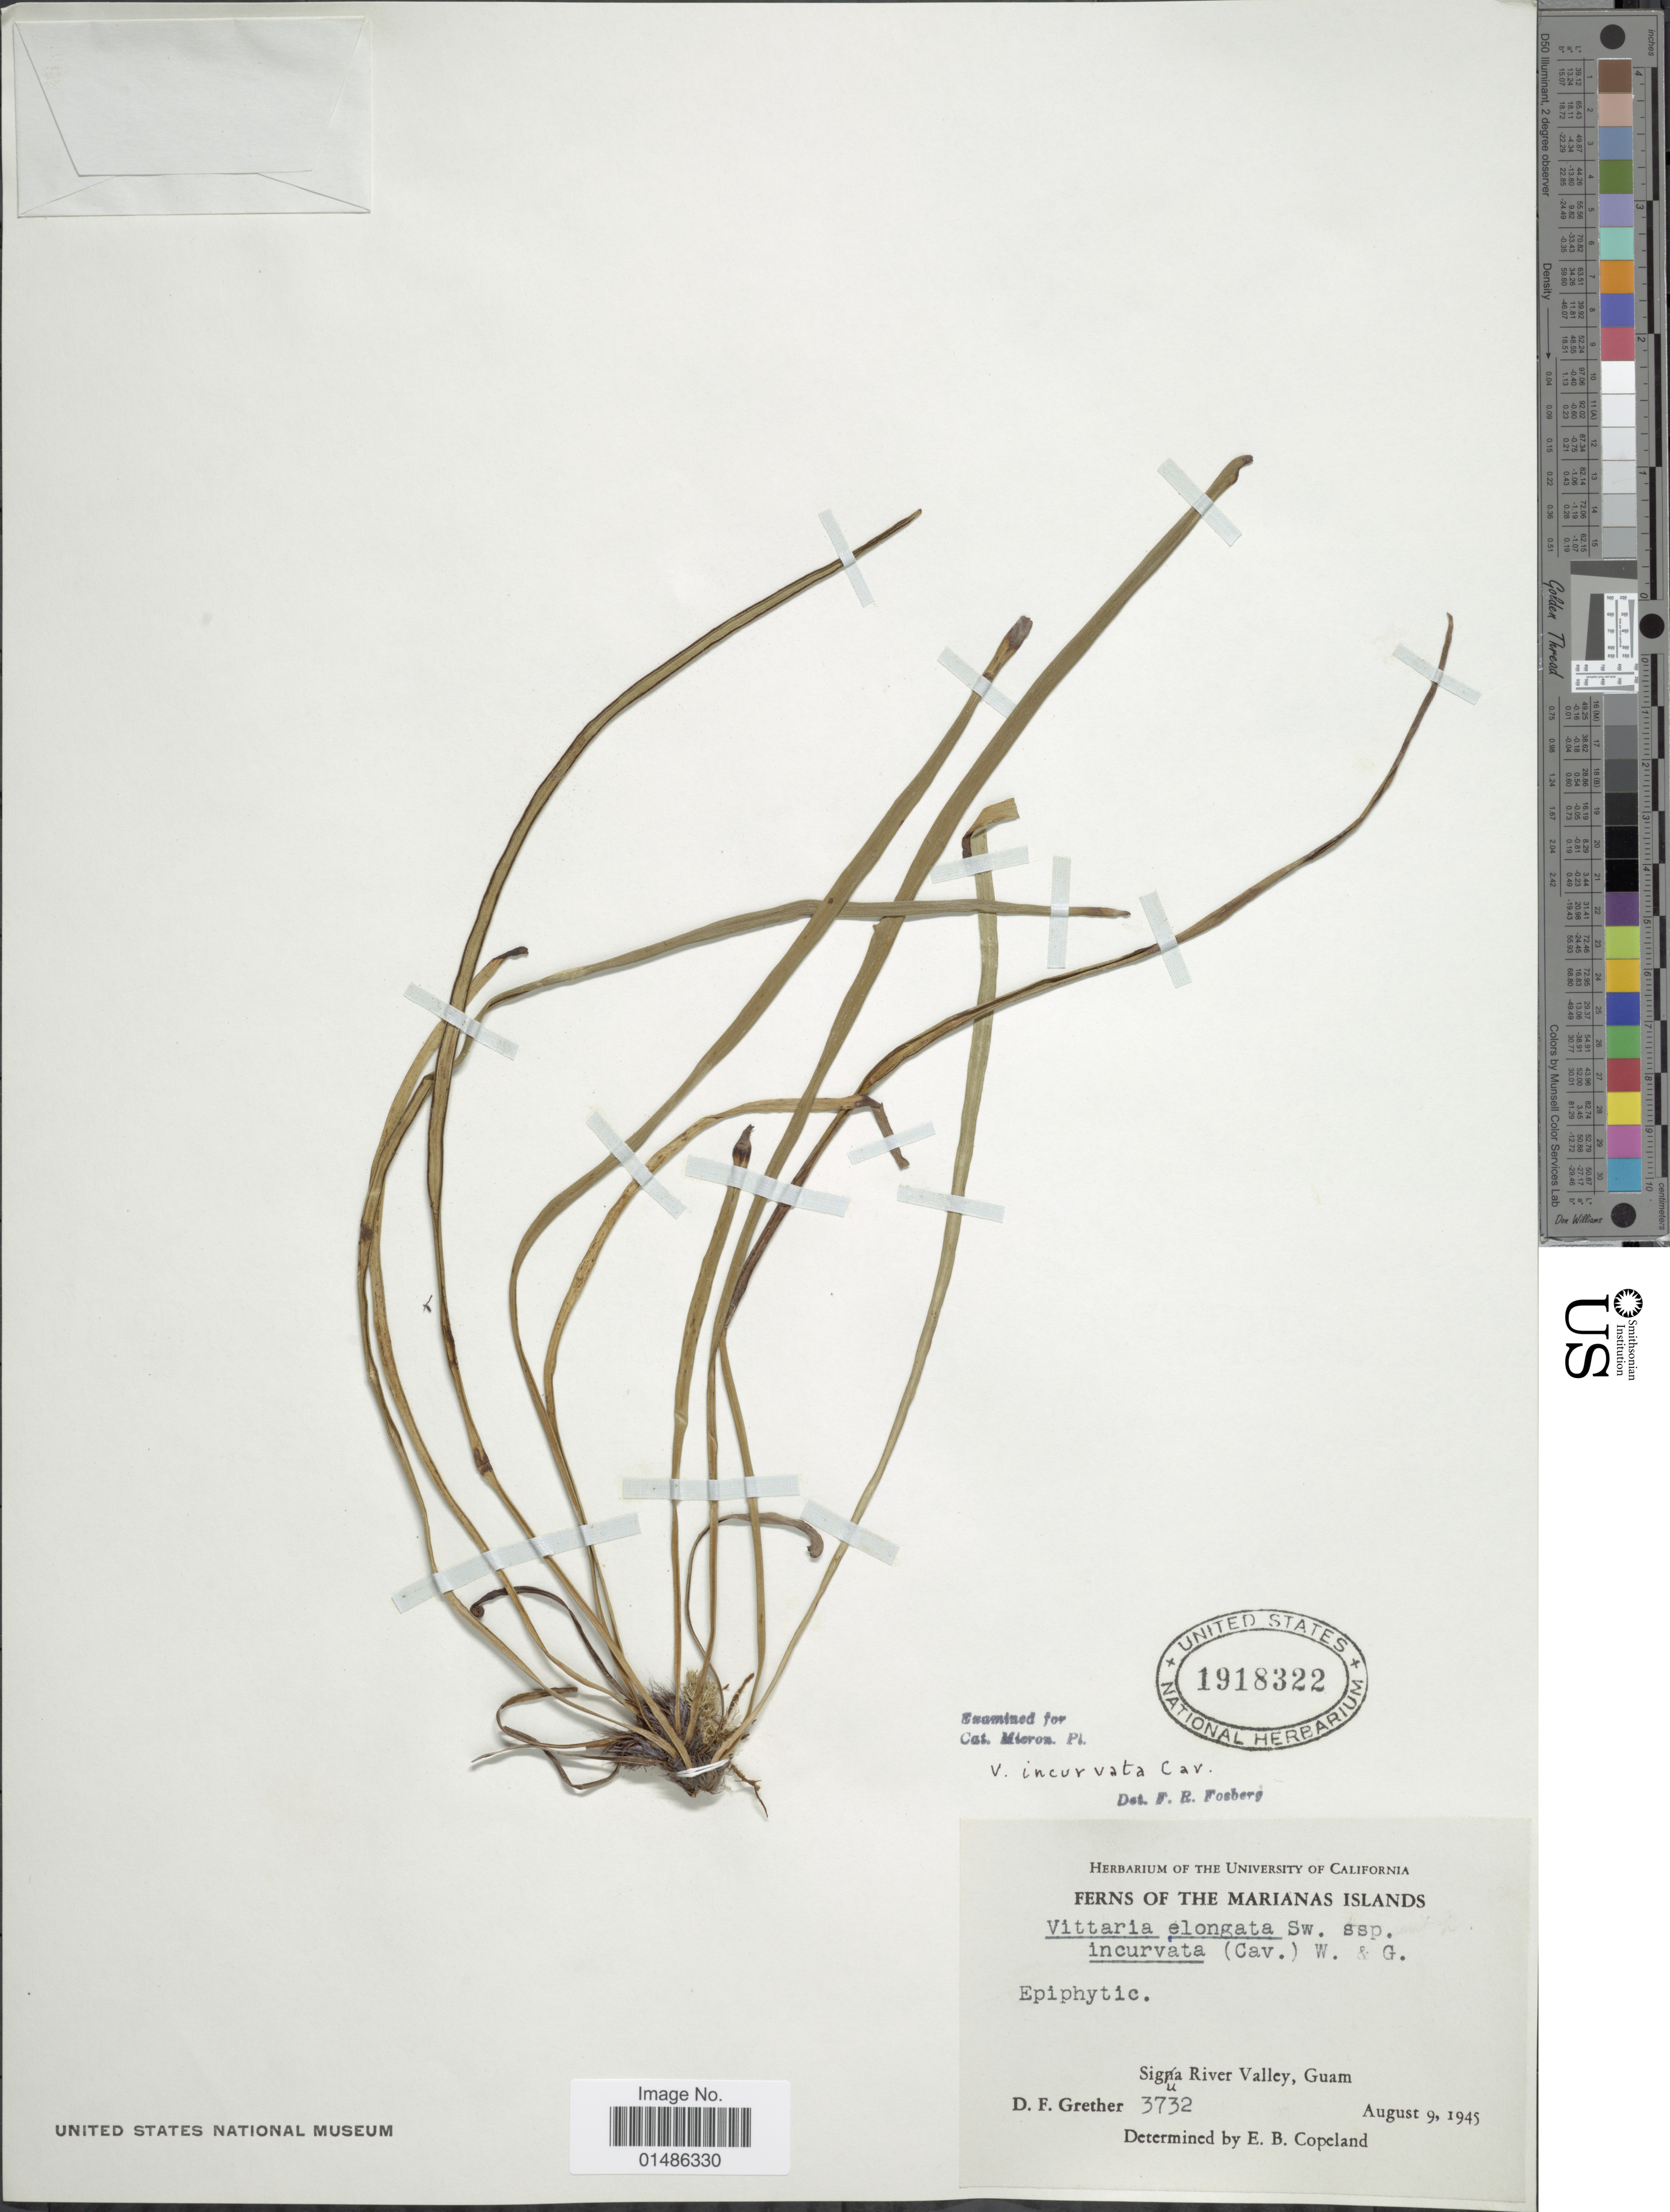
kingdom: Plantae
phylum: Tracheophyta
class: Polypodiopsida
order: Polypodiales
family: Pteridaceae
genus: Haplopteris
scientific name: Haplopteris ensiformis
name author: (Sw.) E.H. Crane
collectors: D. F. Grether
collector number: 3732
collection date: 1945-08-09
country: Guam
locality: Marianas Islands. Sigua River Valley.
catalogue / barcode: US 1918322